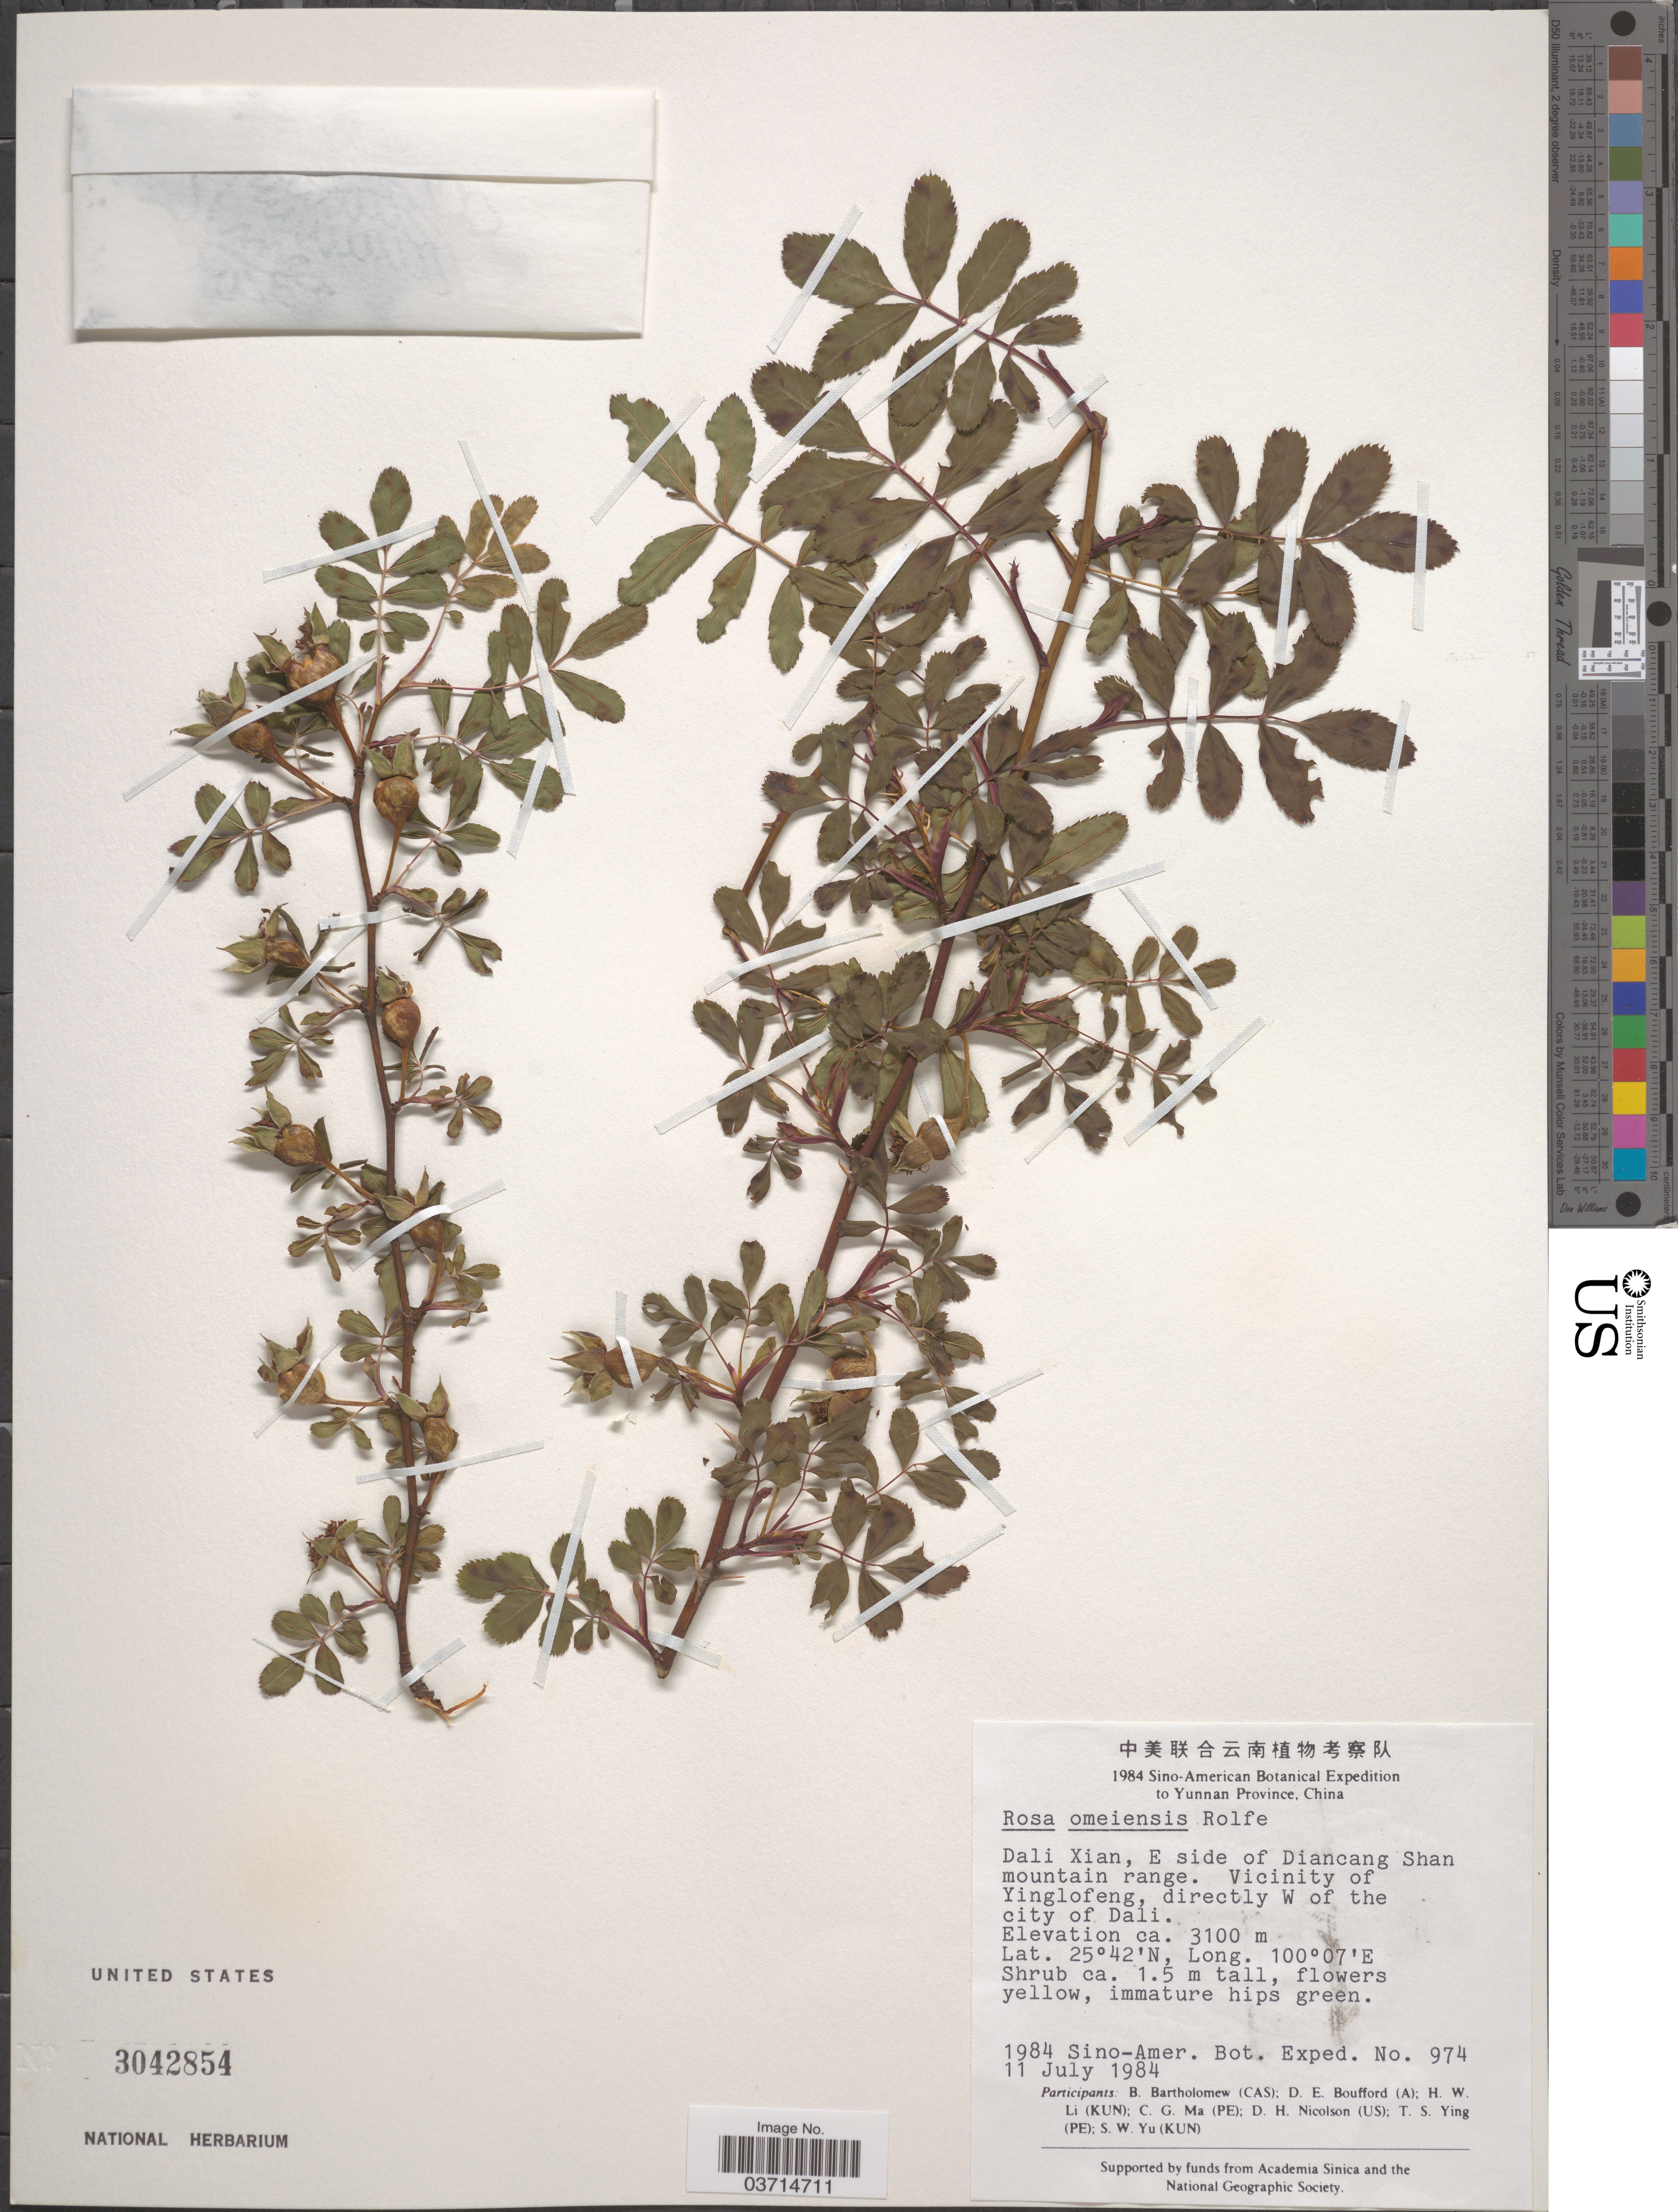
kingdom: Plantae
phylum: Tracheophyta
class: Magnoliopsida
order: Rosales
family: Rosaceae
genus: Rosa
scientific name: Rosa omeiensis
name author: Rolfe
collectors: Sino-Amer. Bot. Exped. 1984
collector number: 974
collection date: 1984-07-11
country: China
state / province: Yunnan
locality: Dali Xian, E side of Diancang Shan mountain range. Vicinity of Yinglofeng, directly W of the city of Dali.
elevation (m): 3100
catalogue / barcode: US 3042854